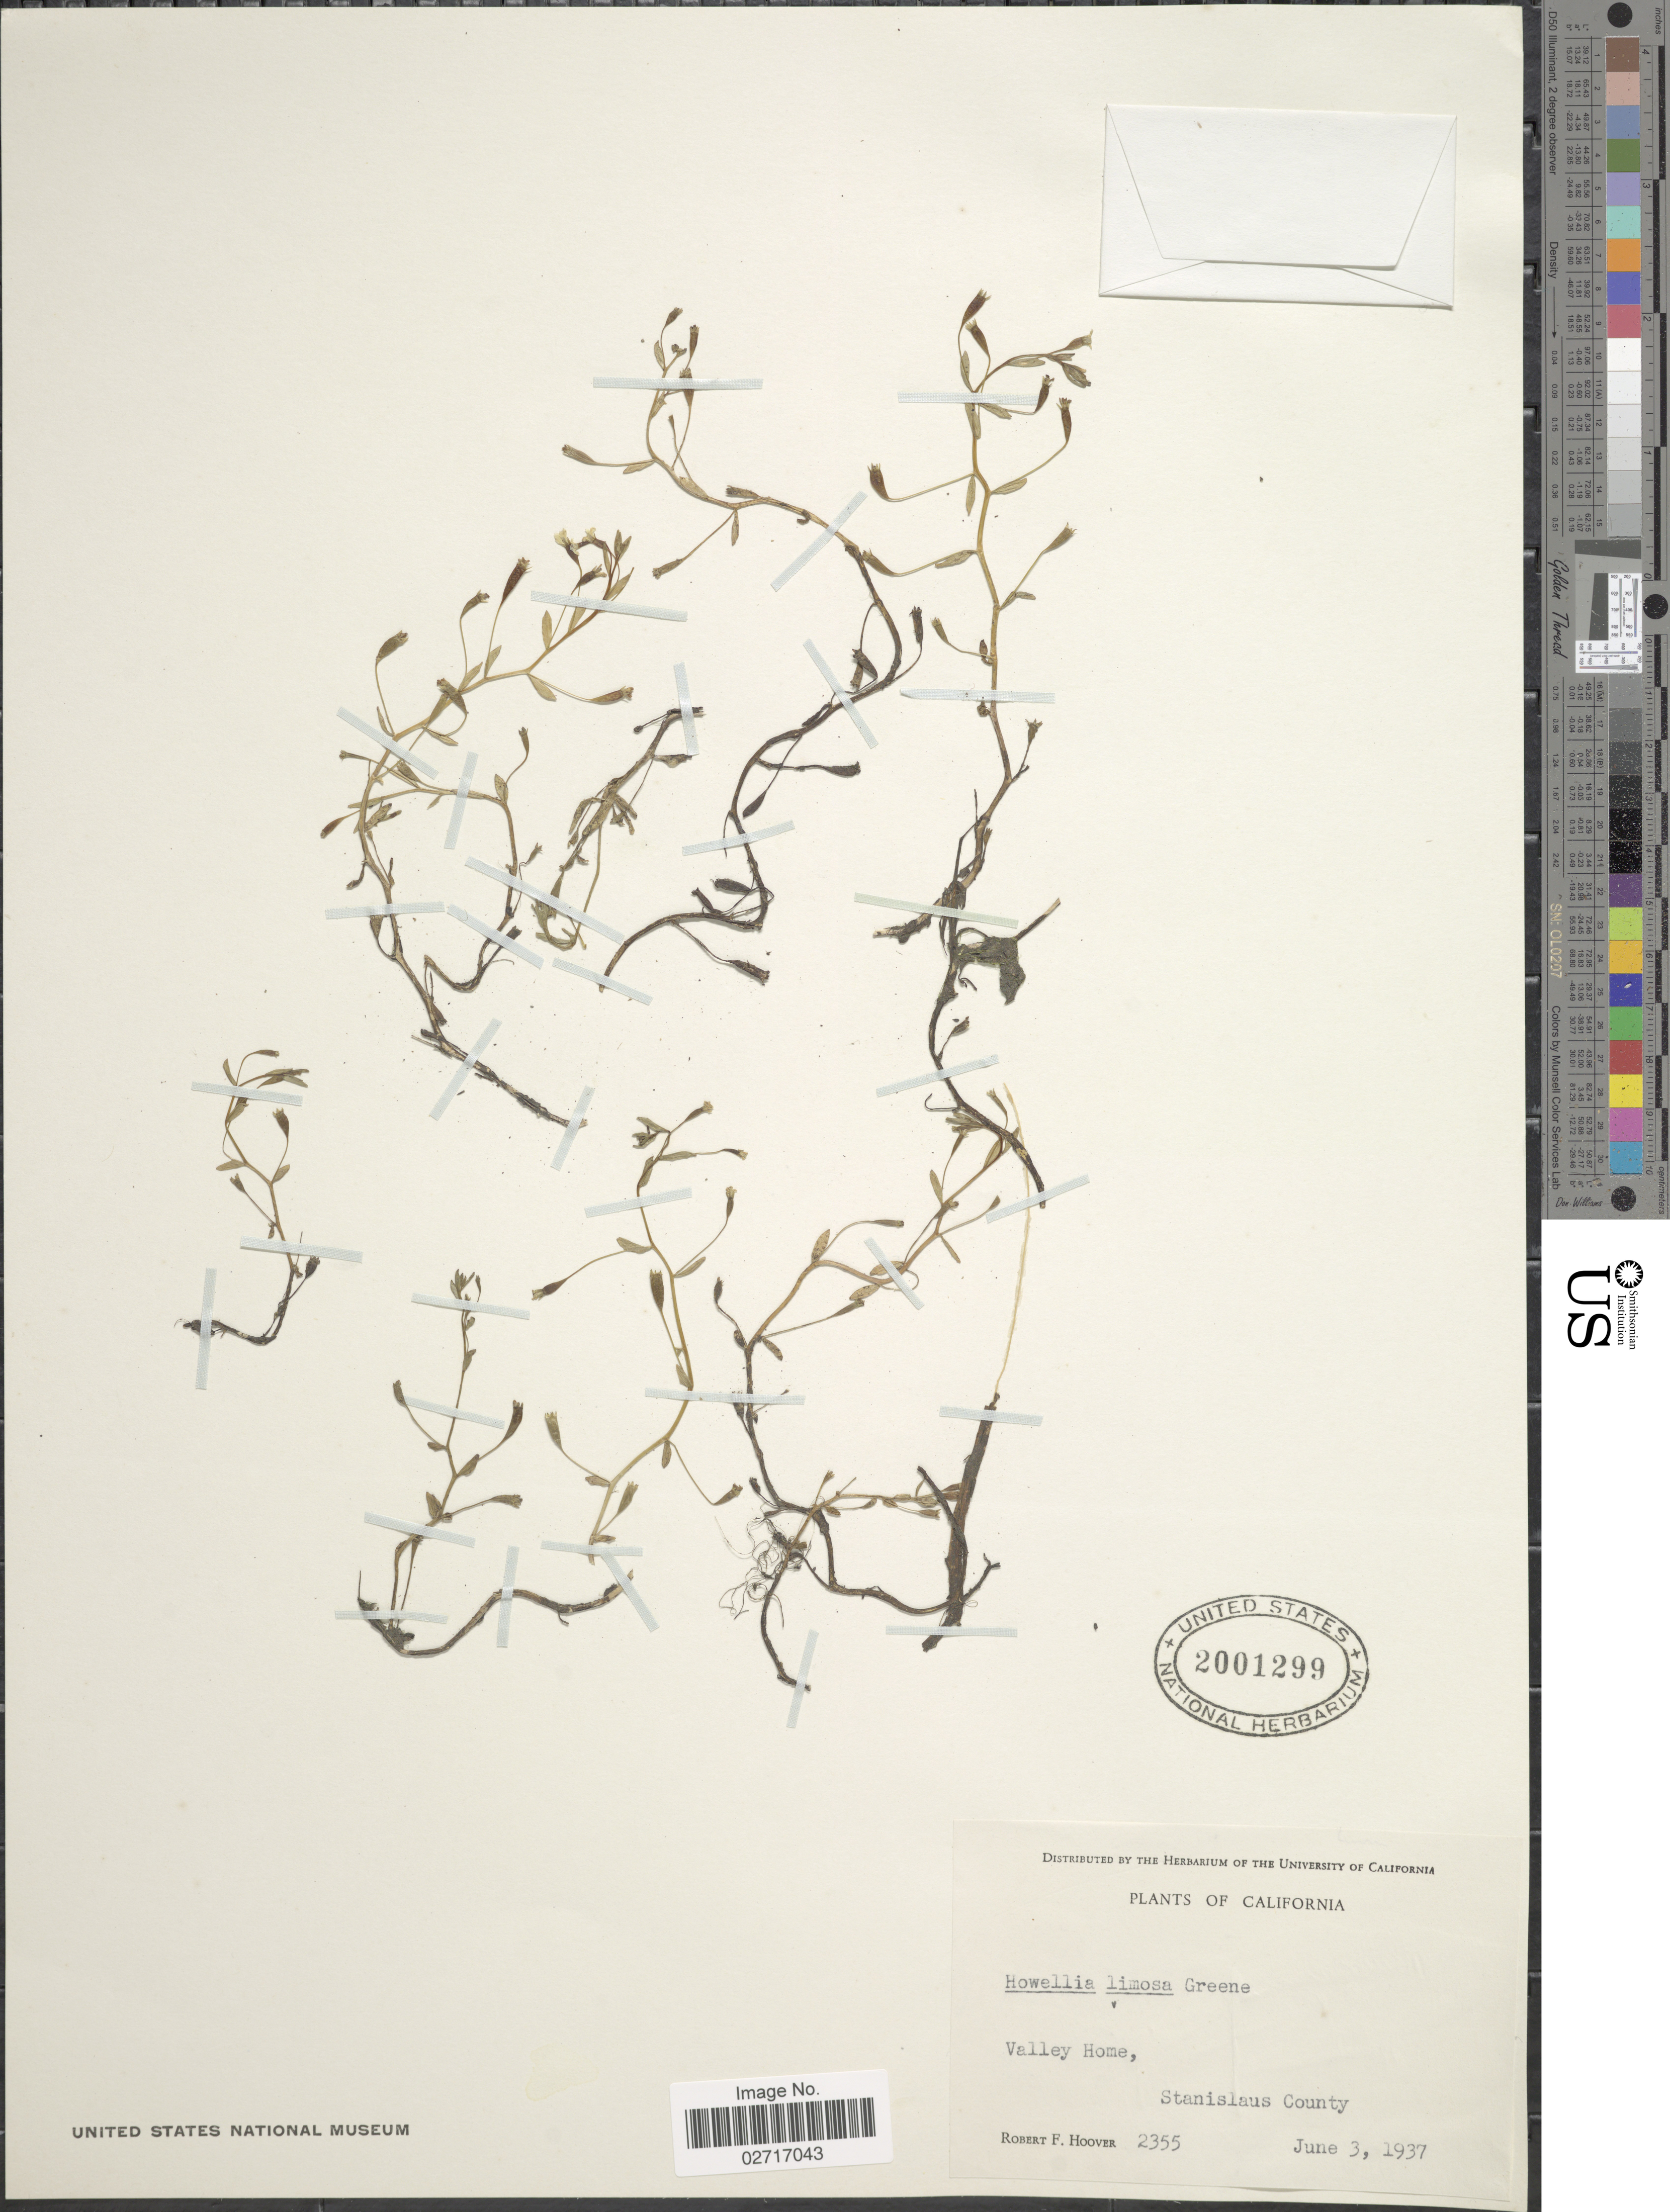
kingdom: Plantae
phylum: Tracheophyta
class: Magnoliopsida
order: Asterales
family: Campanulaceae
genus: Legenere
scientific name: Legenere limosa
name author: (S.W. Greene) McVaugh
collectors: R. F. Hoover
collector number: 2355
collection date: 1937-06-03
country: United States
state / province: California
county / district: Stanislaus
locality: Valley Home, Stanislaus County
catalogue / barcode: US 2001299